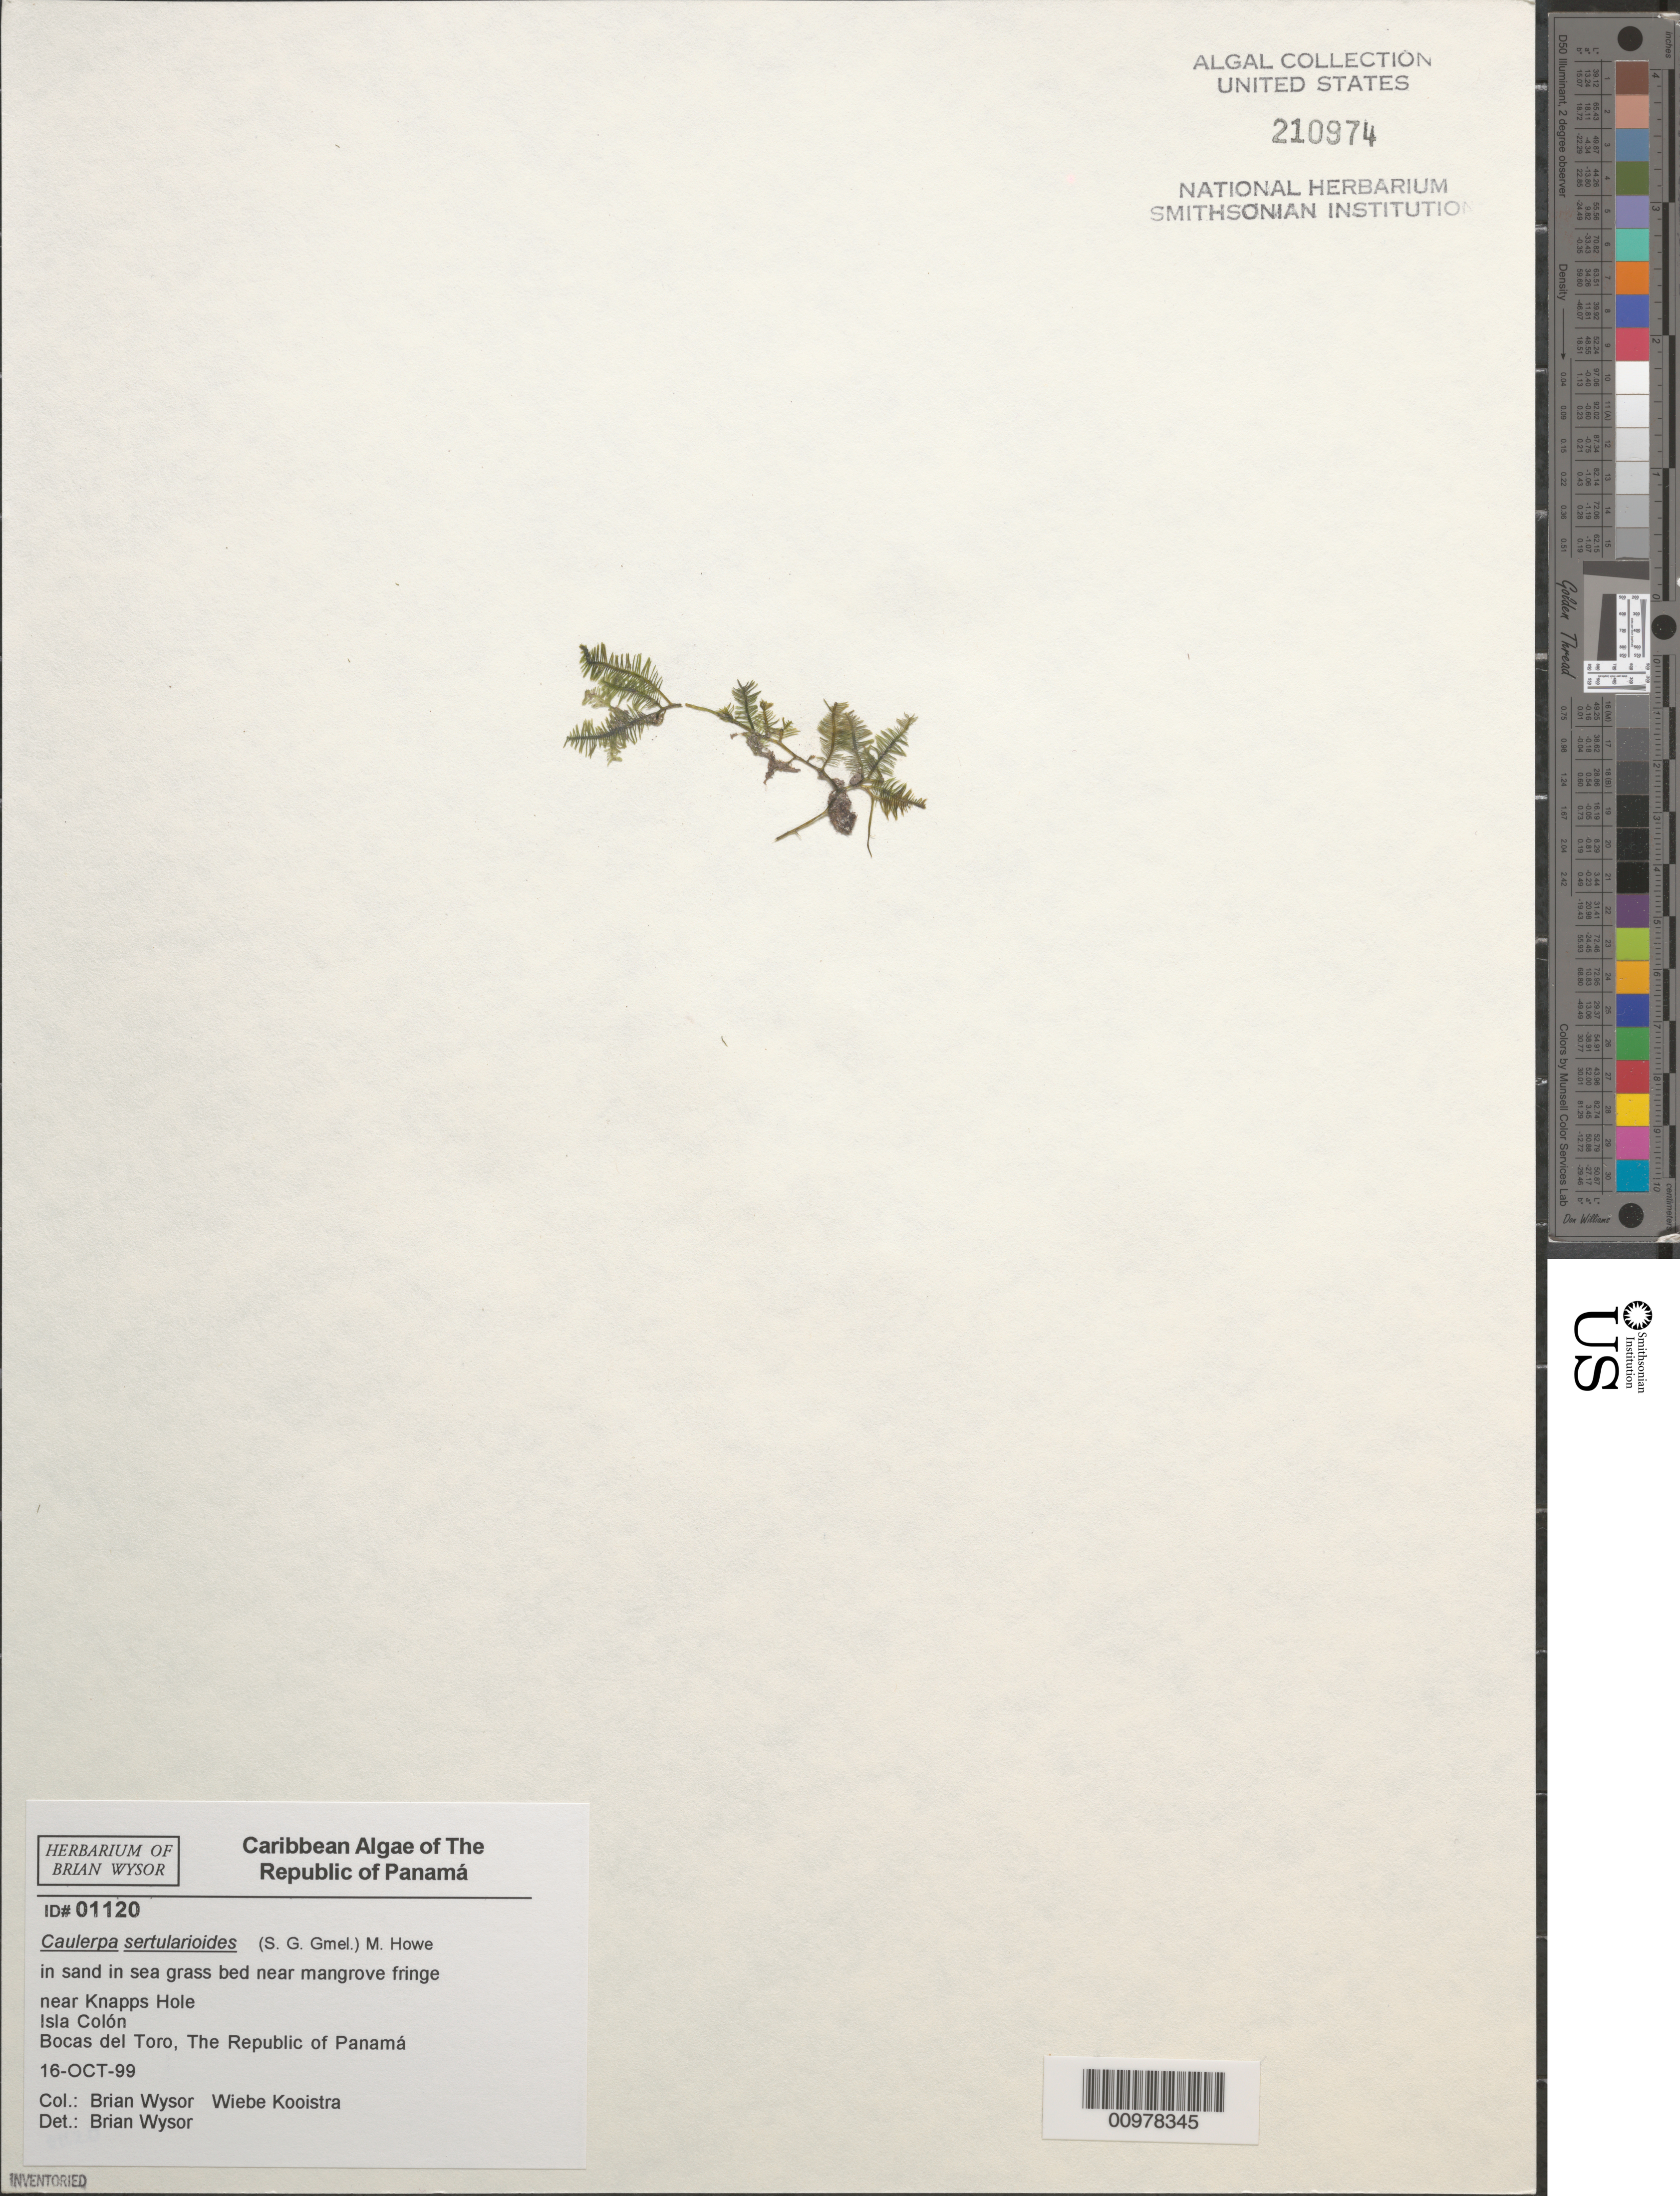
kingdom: Plantae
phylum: Chlorophyta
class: Ulvophyceae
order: Bryopsidales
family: Caulerpaceae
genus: Caulerpa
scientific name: Caulerpa sertularioides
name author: (S.G. Gmel.) M. Howe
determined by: Wysor, B.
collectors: B. Wysor & W. Kooistra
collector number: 01120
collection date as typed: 16 Oct 1999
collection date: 1999-10-16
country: Panama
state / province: Bocas del Toro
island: Colón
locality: Near Knapps Hole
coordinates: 9 23' 20" N, 82 18' 30" W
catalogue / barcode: US 210974